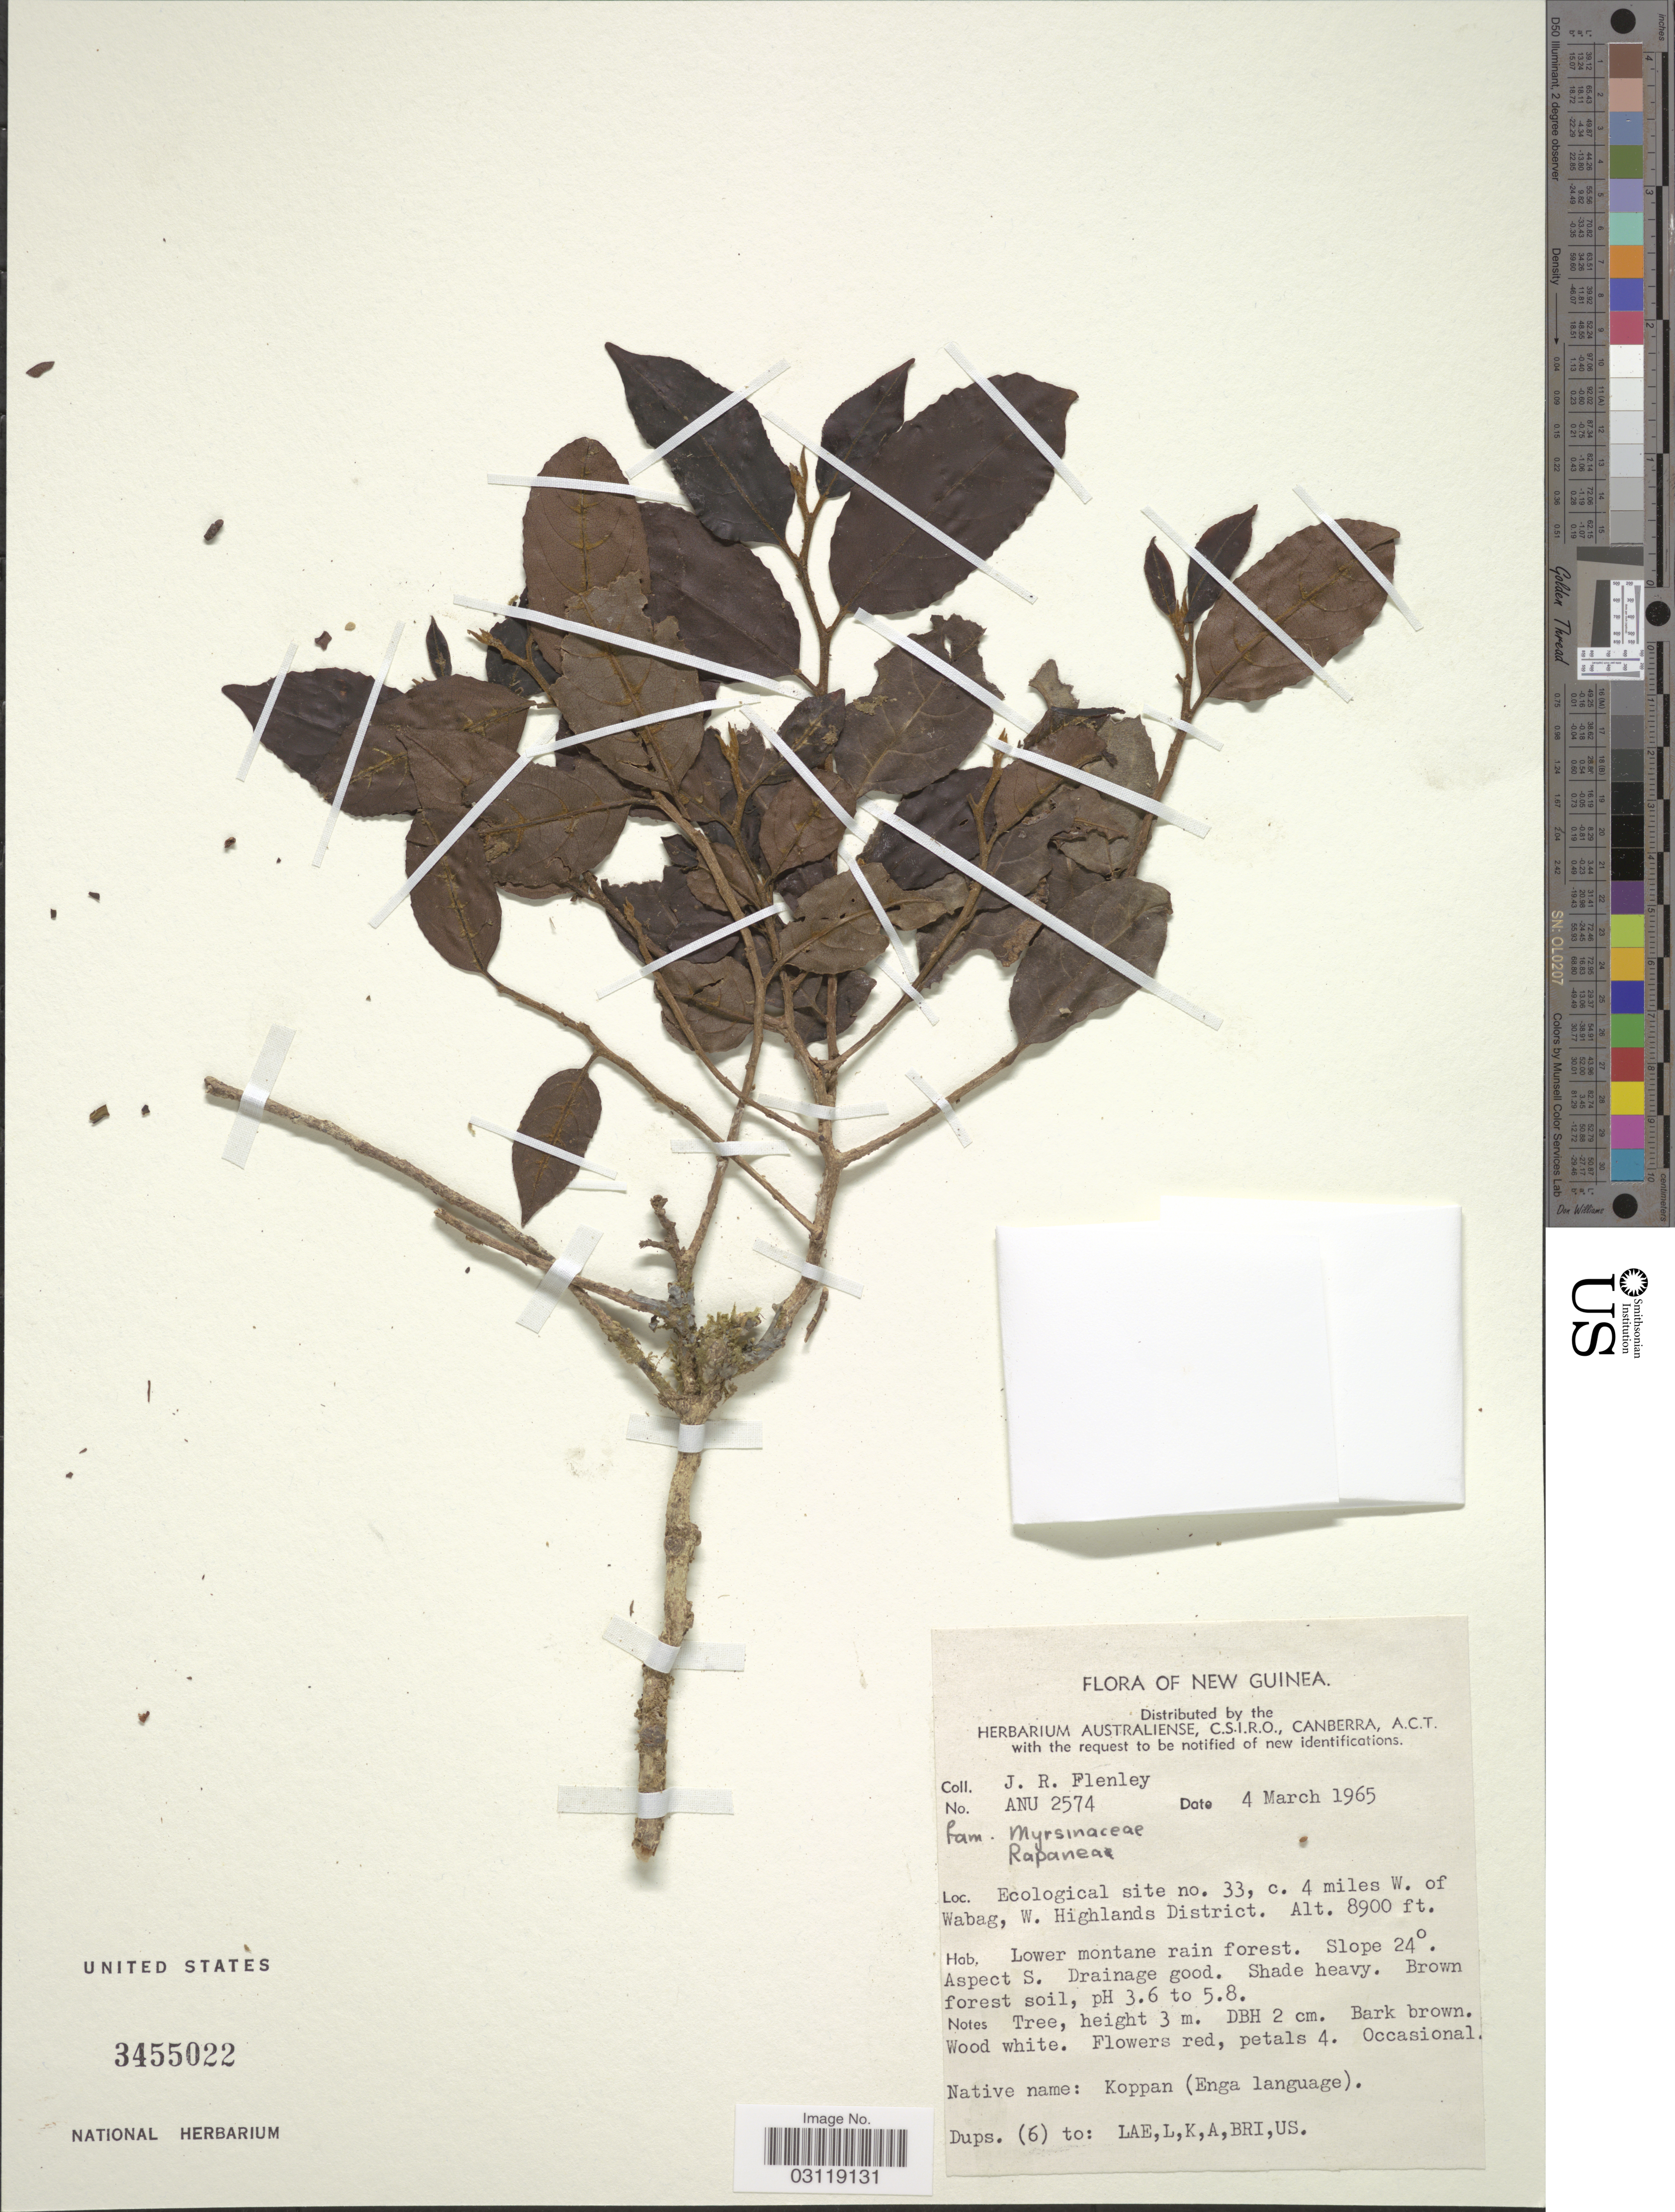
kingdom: Plantae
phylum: Tracheophyta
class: Magnoliopsida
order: Ericales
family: Primulaceae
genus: Rapanea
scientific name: Rapanea sp.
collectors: J. Flenley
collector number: ANU2574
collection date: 1965-03-04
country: Papua New Guinea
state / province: Western Highlands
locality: New Guinea. Ecological site no. 33, c. 4 miles W. of Wabag. Slope 24° Aspect S.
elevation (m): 2713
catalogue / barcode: US 3455022